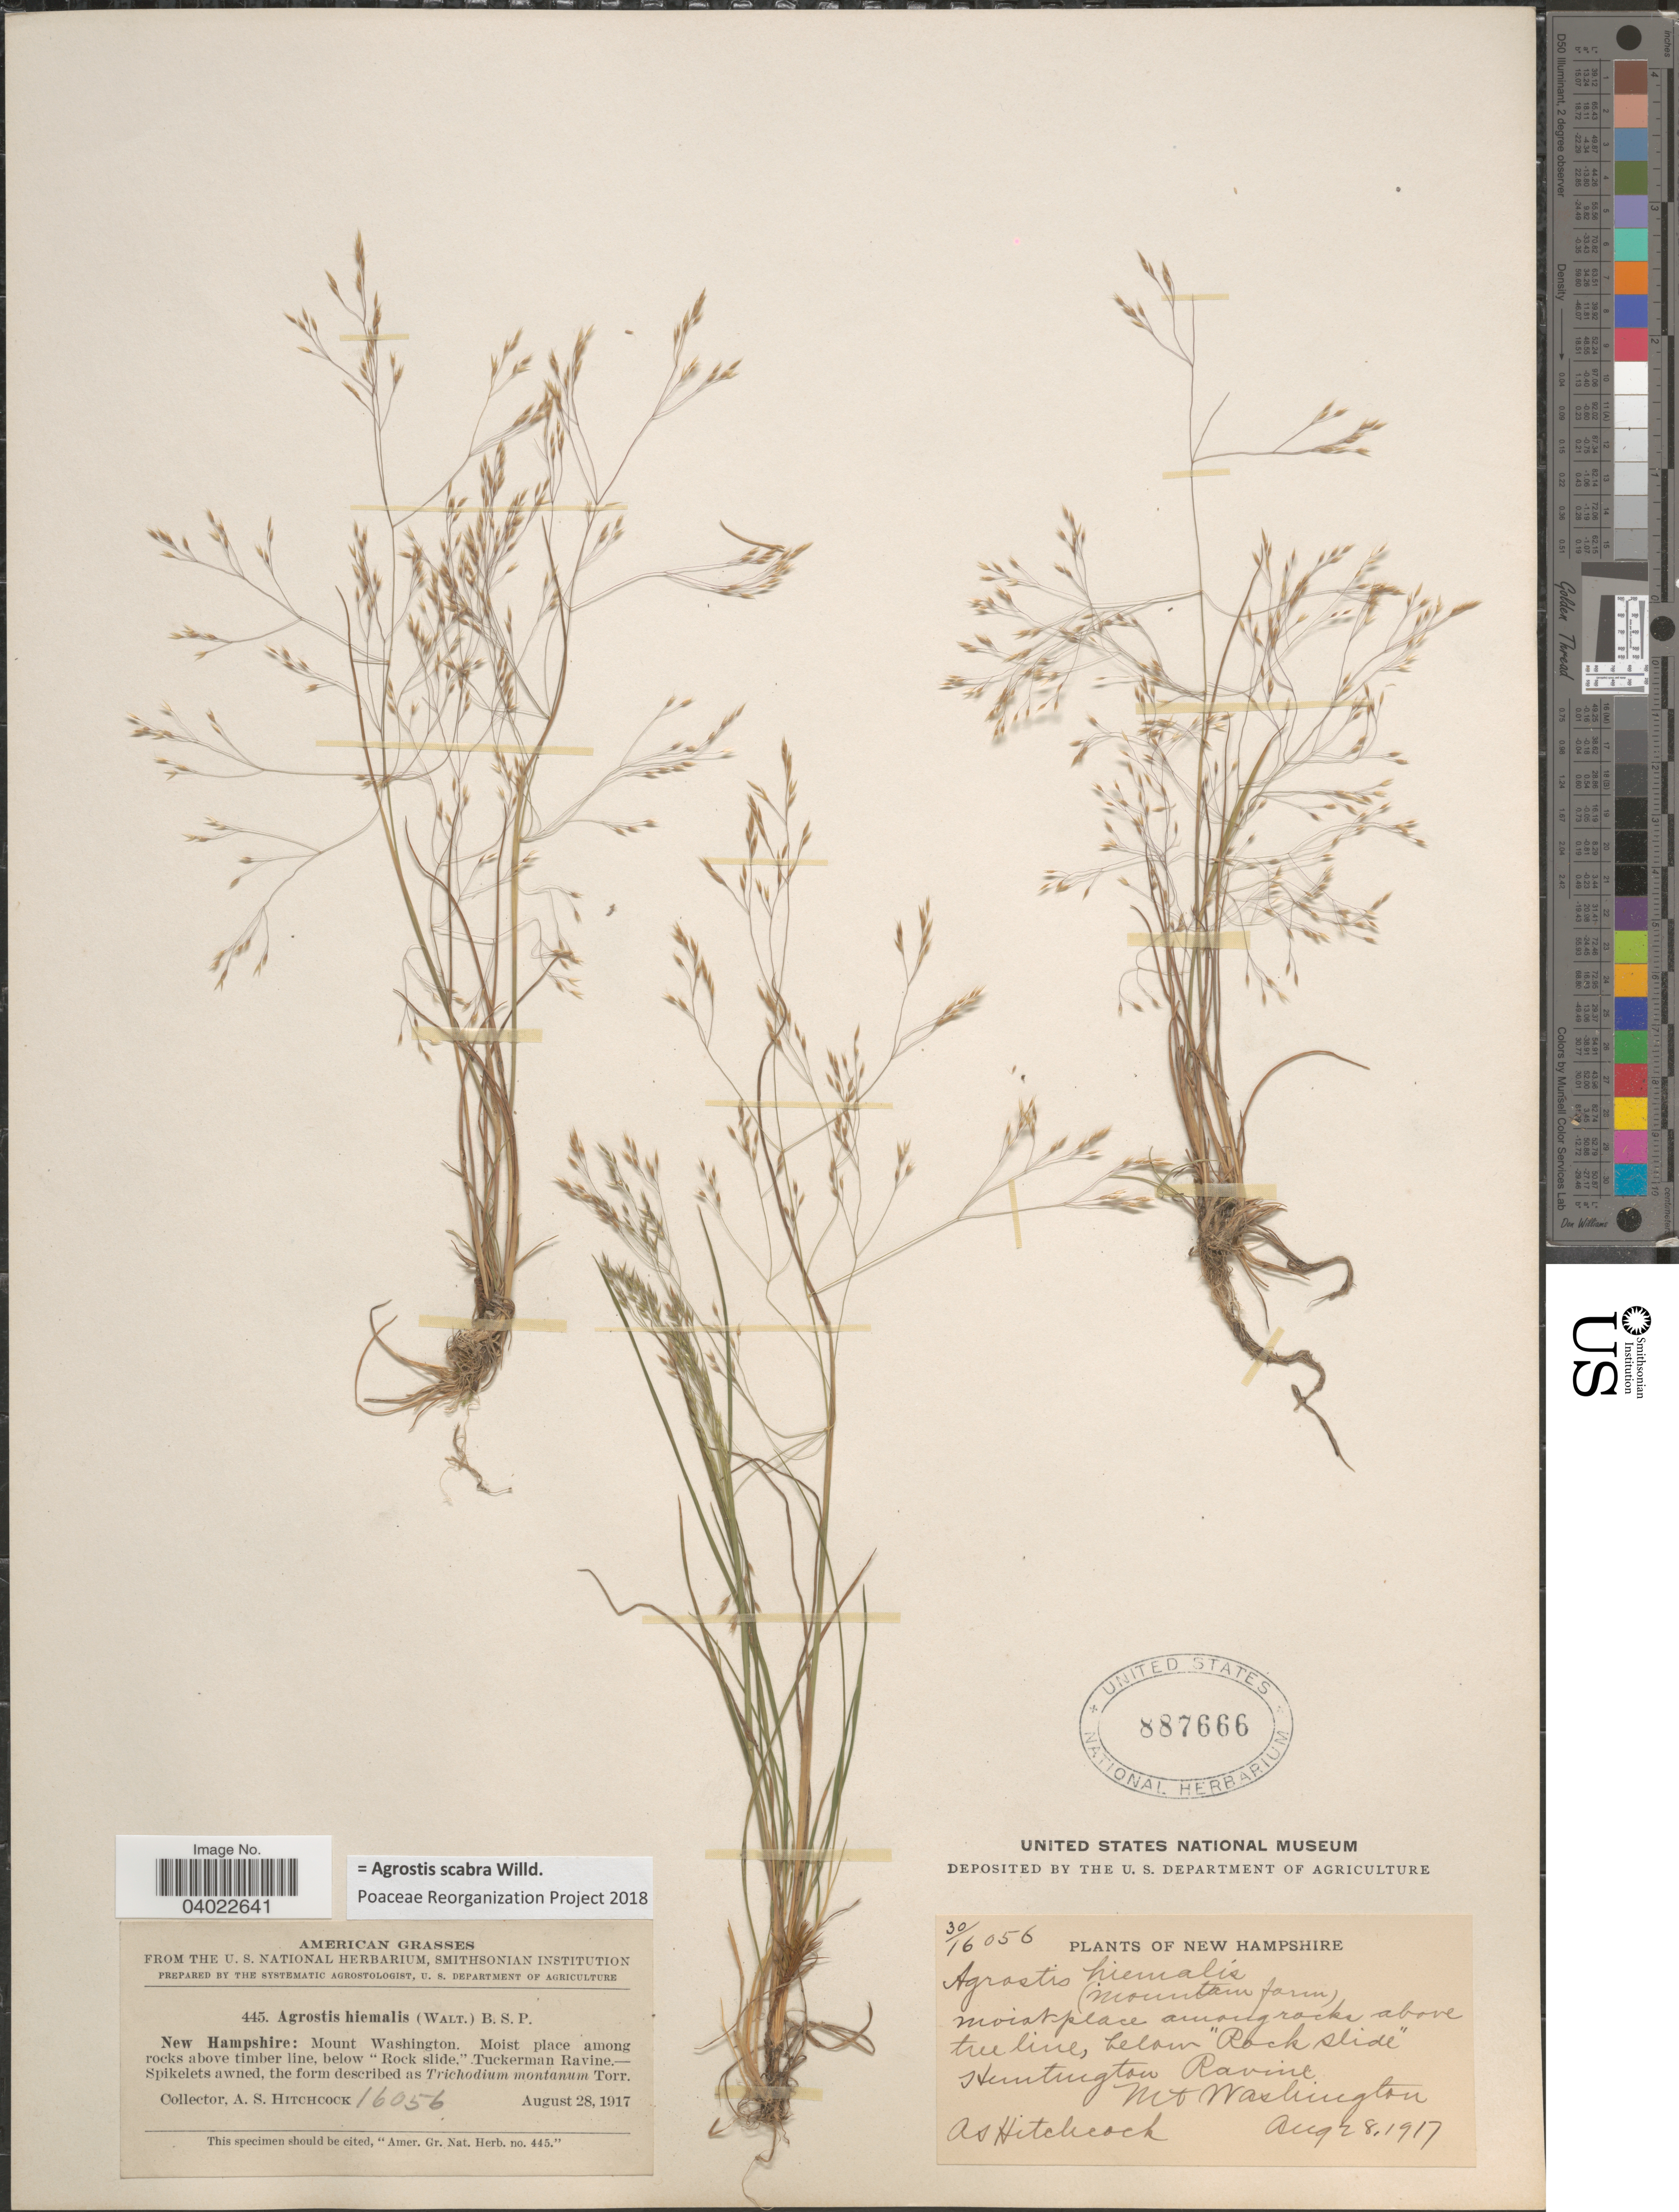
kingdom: Plantae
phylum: Tracheophyta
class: Liliopsida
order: Poales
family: Poaceae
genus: Agrostis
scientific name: Agrostis scabra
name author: Willd.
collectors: A. S. Hitchcock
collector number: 16056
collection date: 1917-08-28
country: United States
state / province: New Hampshire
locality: American. Mount Washington. Among rocks above timber line, below "Rock slide," Tuckerman Ravine. Above tree line, Huntington Ravine.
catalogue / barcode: US 887666